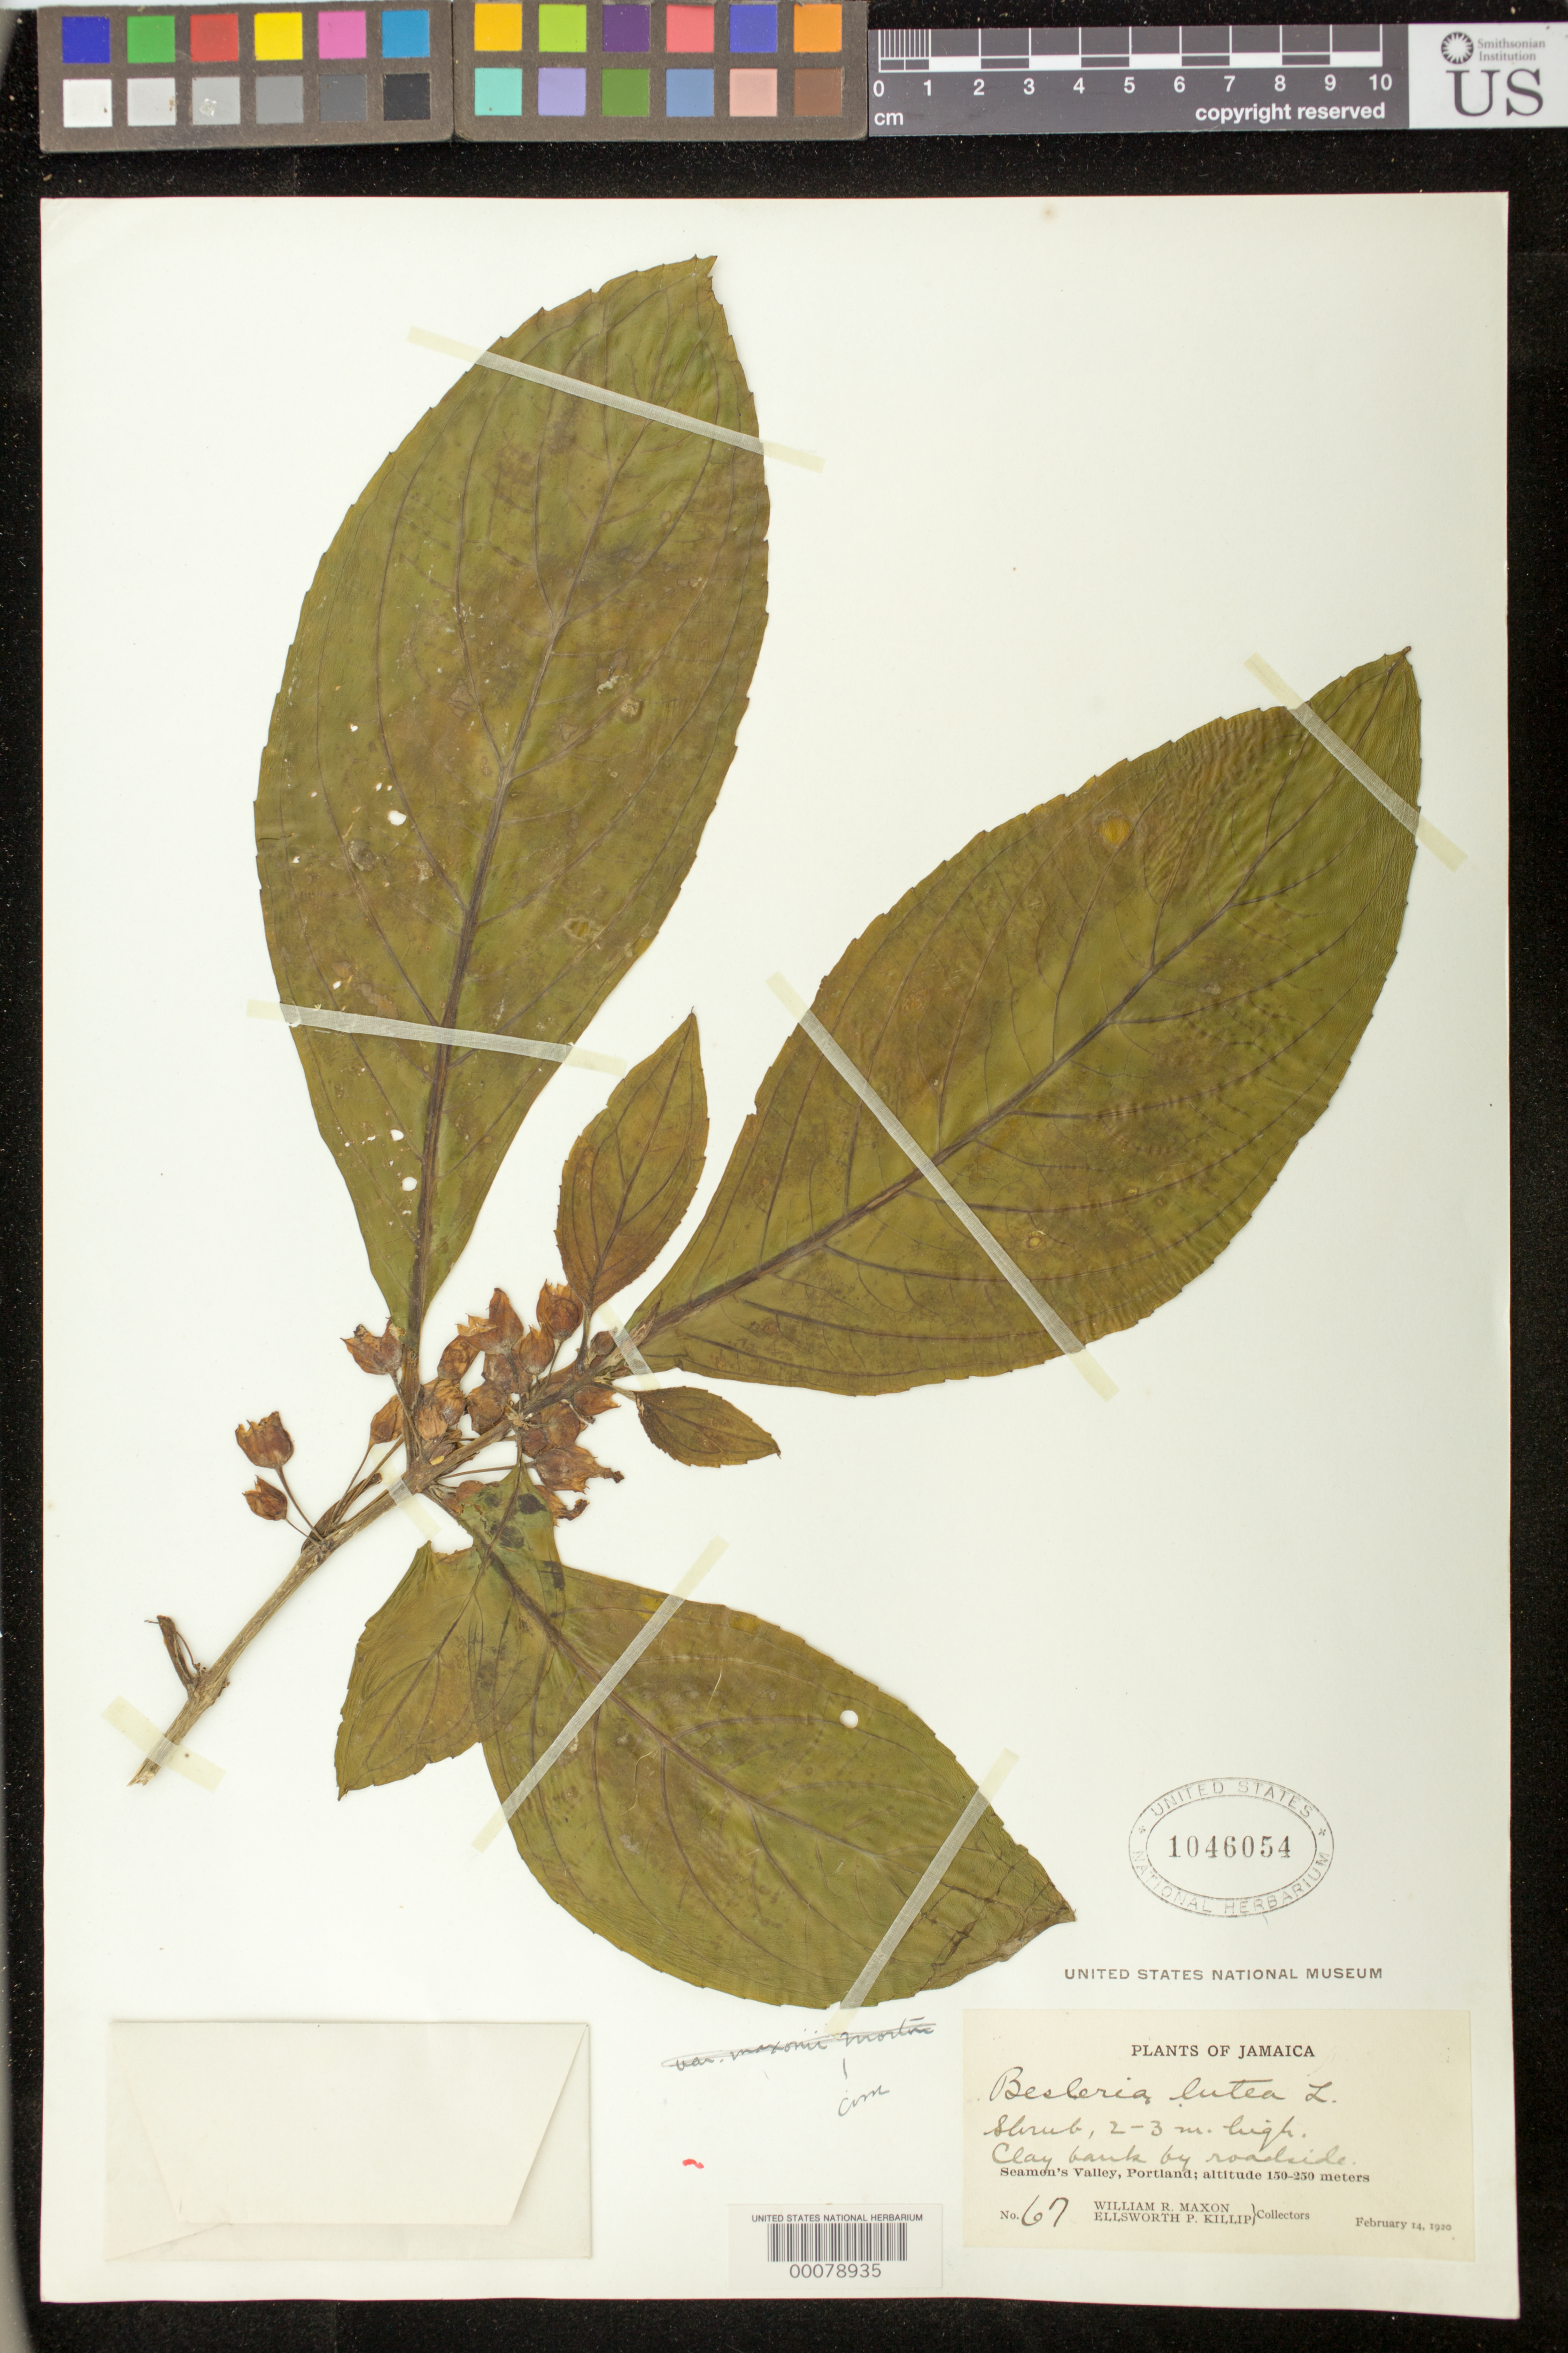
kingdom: Plantae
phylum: Tracheophyta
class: Magnoliopsida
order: Lamiales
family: Gesneriaceae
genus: Besleria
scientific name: Besleria lutea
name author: L.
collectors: W. R. Maxon & E. P. Killip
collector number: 67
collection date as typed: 14 Feb 1920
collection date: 1920-02-14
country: Jamaica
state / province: Portland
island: Jamaica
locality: Seamen's Valley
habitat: Clay bank by roadside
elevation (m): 150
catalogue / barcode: US 1046054